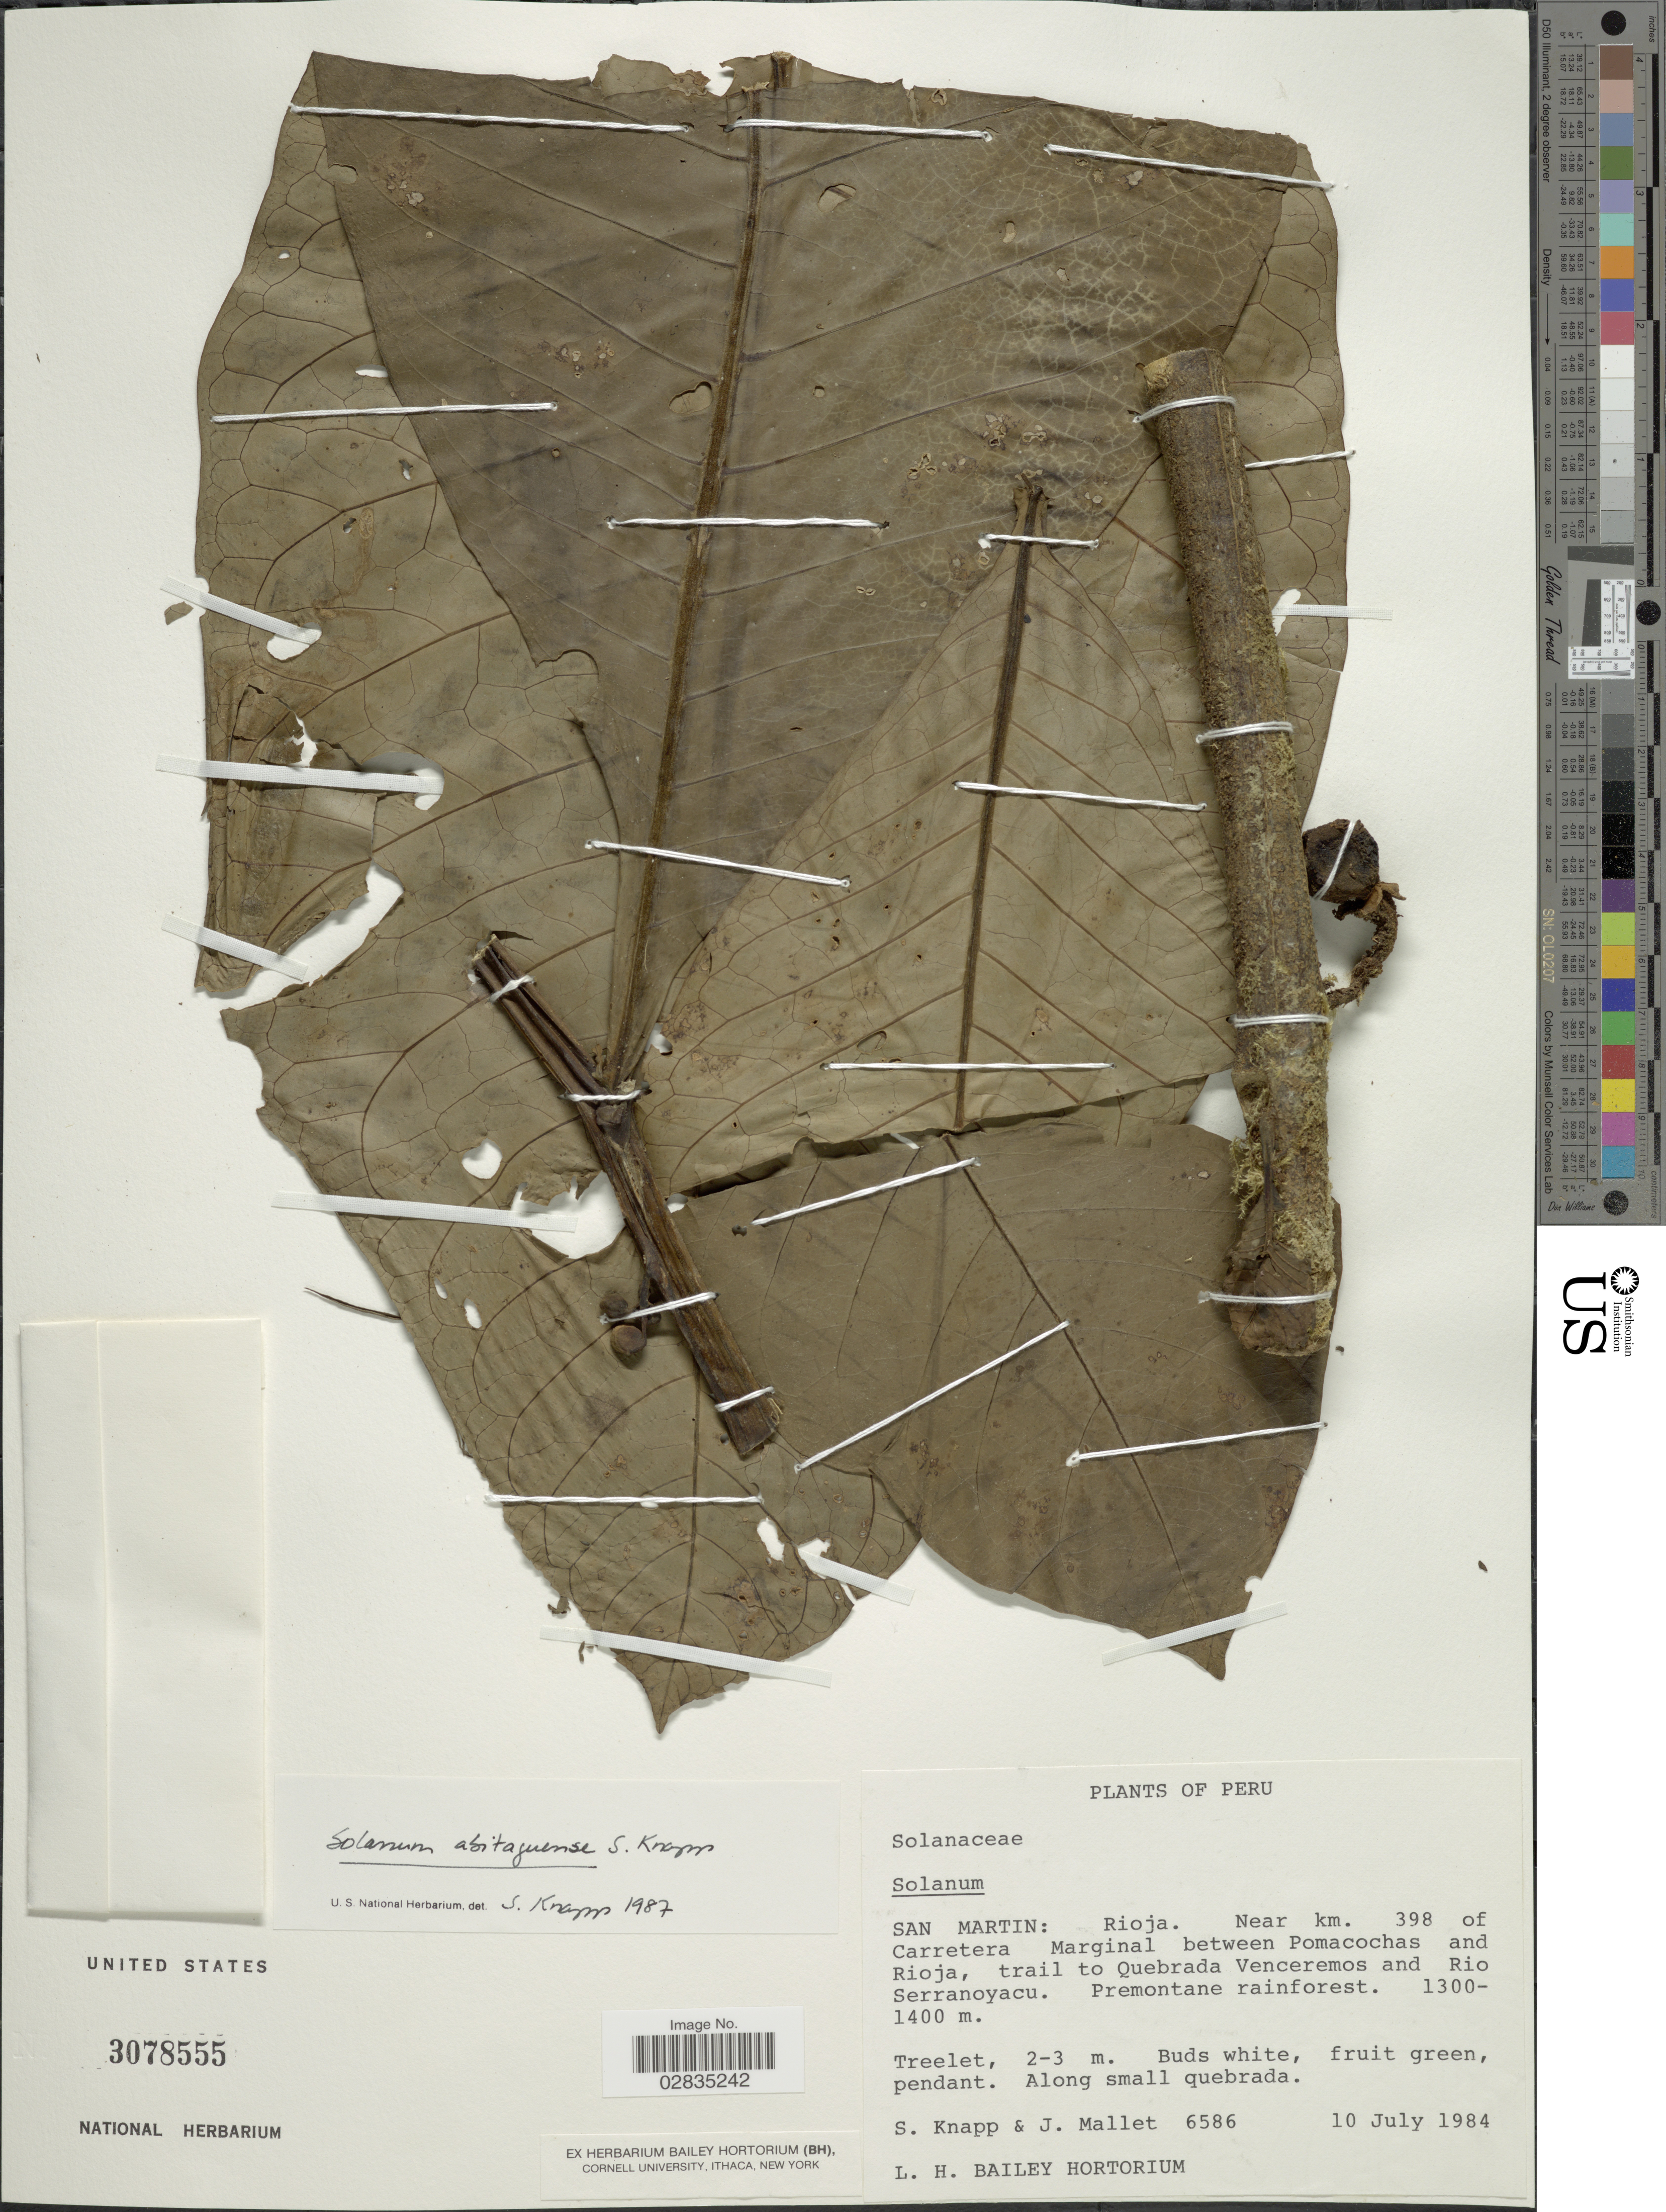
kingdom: Plantae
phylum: Tracheophyta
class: Magnoliopsida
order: Solanales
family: Solanaceae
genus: Solanum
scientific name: Solanum abitaguense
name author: S. Knapp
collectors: S. Knapp & J. Mallet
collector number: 6586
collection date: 1984-07-10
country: Peru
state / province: San Martín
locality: Rioja. Near km. 398 of Carretera Marginal between Pomacochas and Rioja, trail to Quebrada Venceremos and Rio Serranoyacu.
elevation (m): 1300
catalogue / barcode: US 3078555